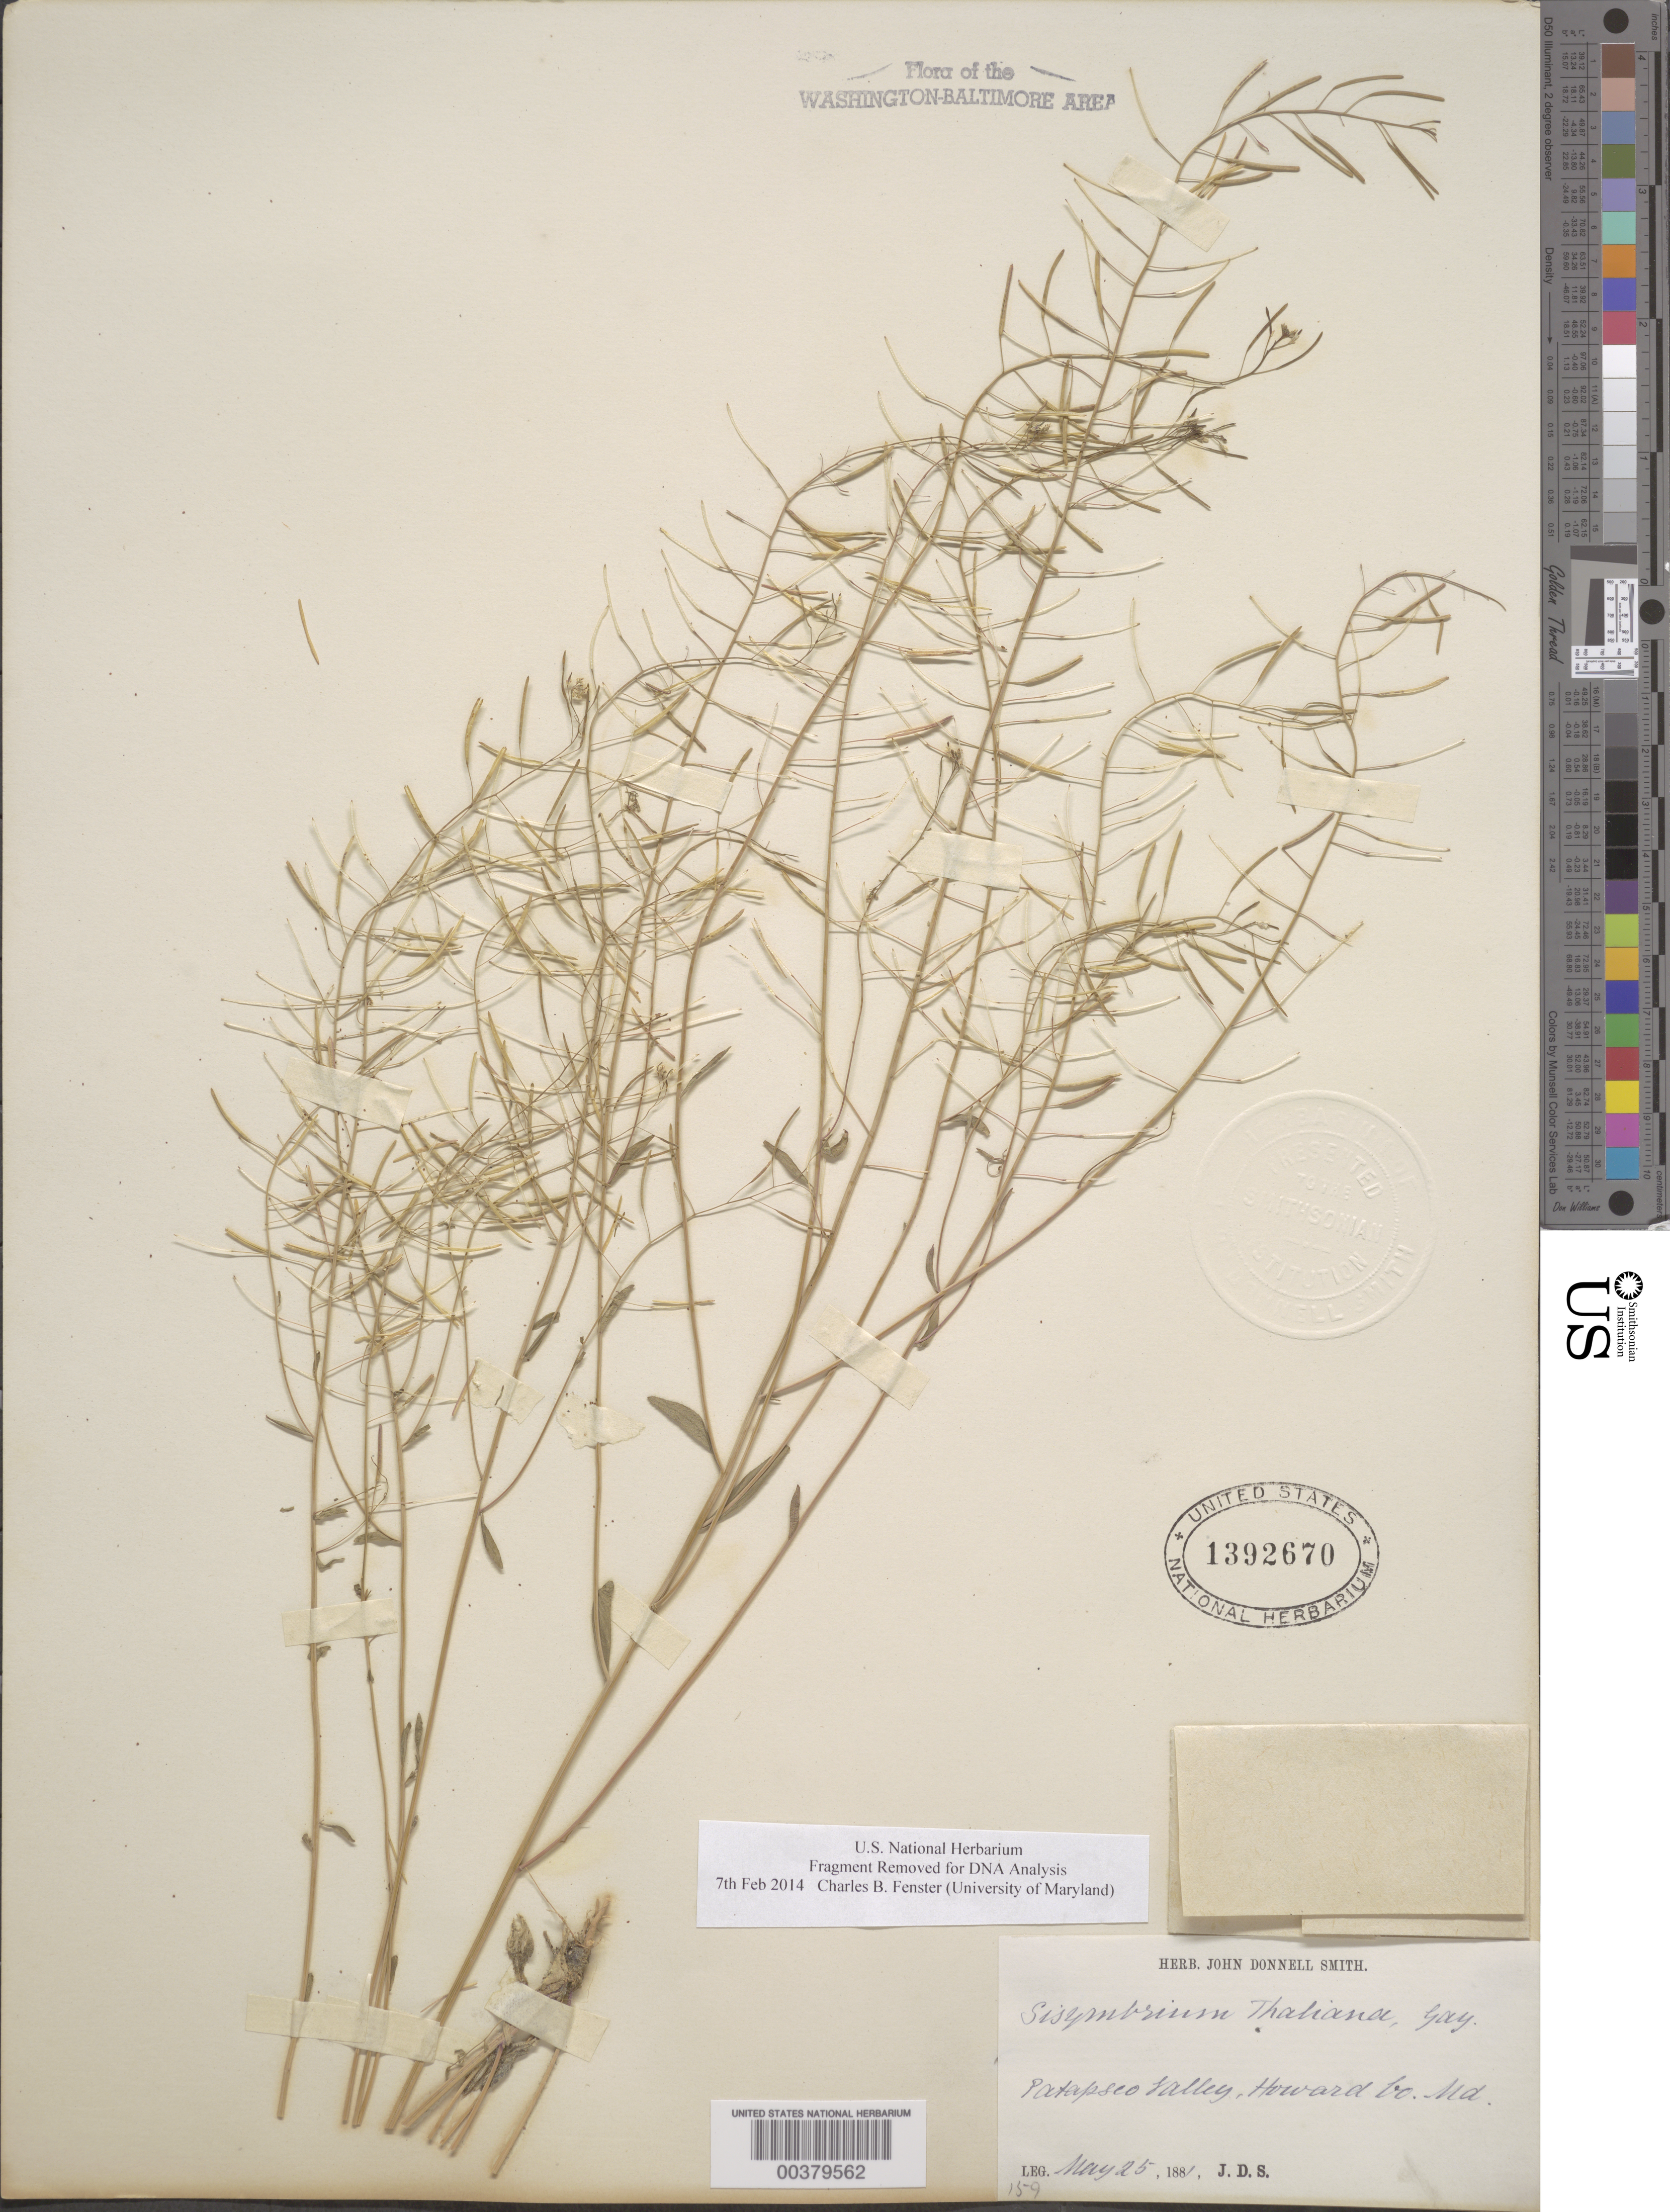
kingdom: Plantae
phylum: Tracheophyta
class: Magnoliopsida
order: Brassicales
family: Brassicaceae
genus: Arabidopsis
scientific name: Arabidopsis thaliana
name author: (L.) Heynh.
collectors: J. Donnell Smith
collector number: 159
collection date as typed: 25 May 1881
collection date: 1881-05-25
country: United States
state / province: Maryland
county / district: Howard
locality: Patapsco Valley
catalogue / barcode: US 1392670